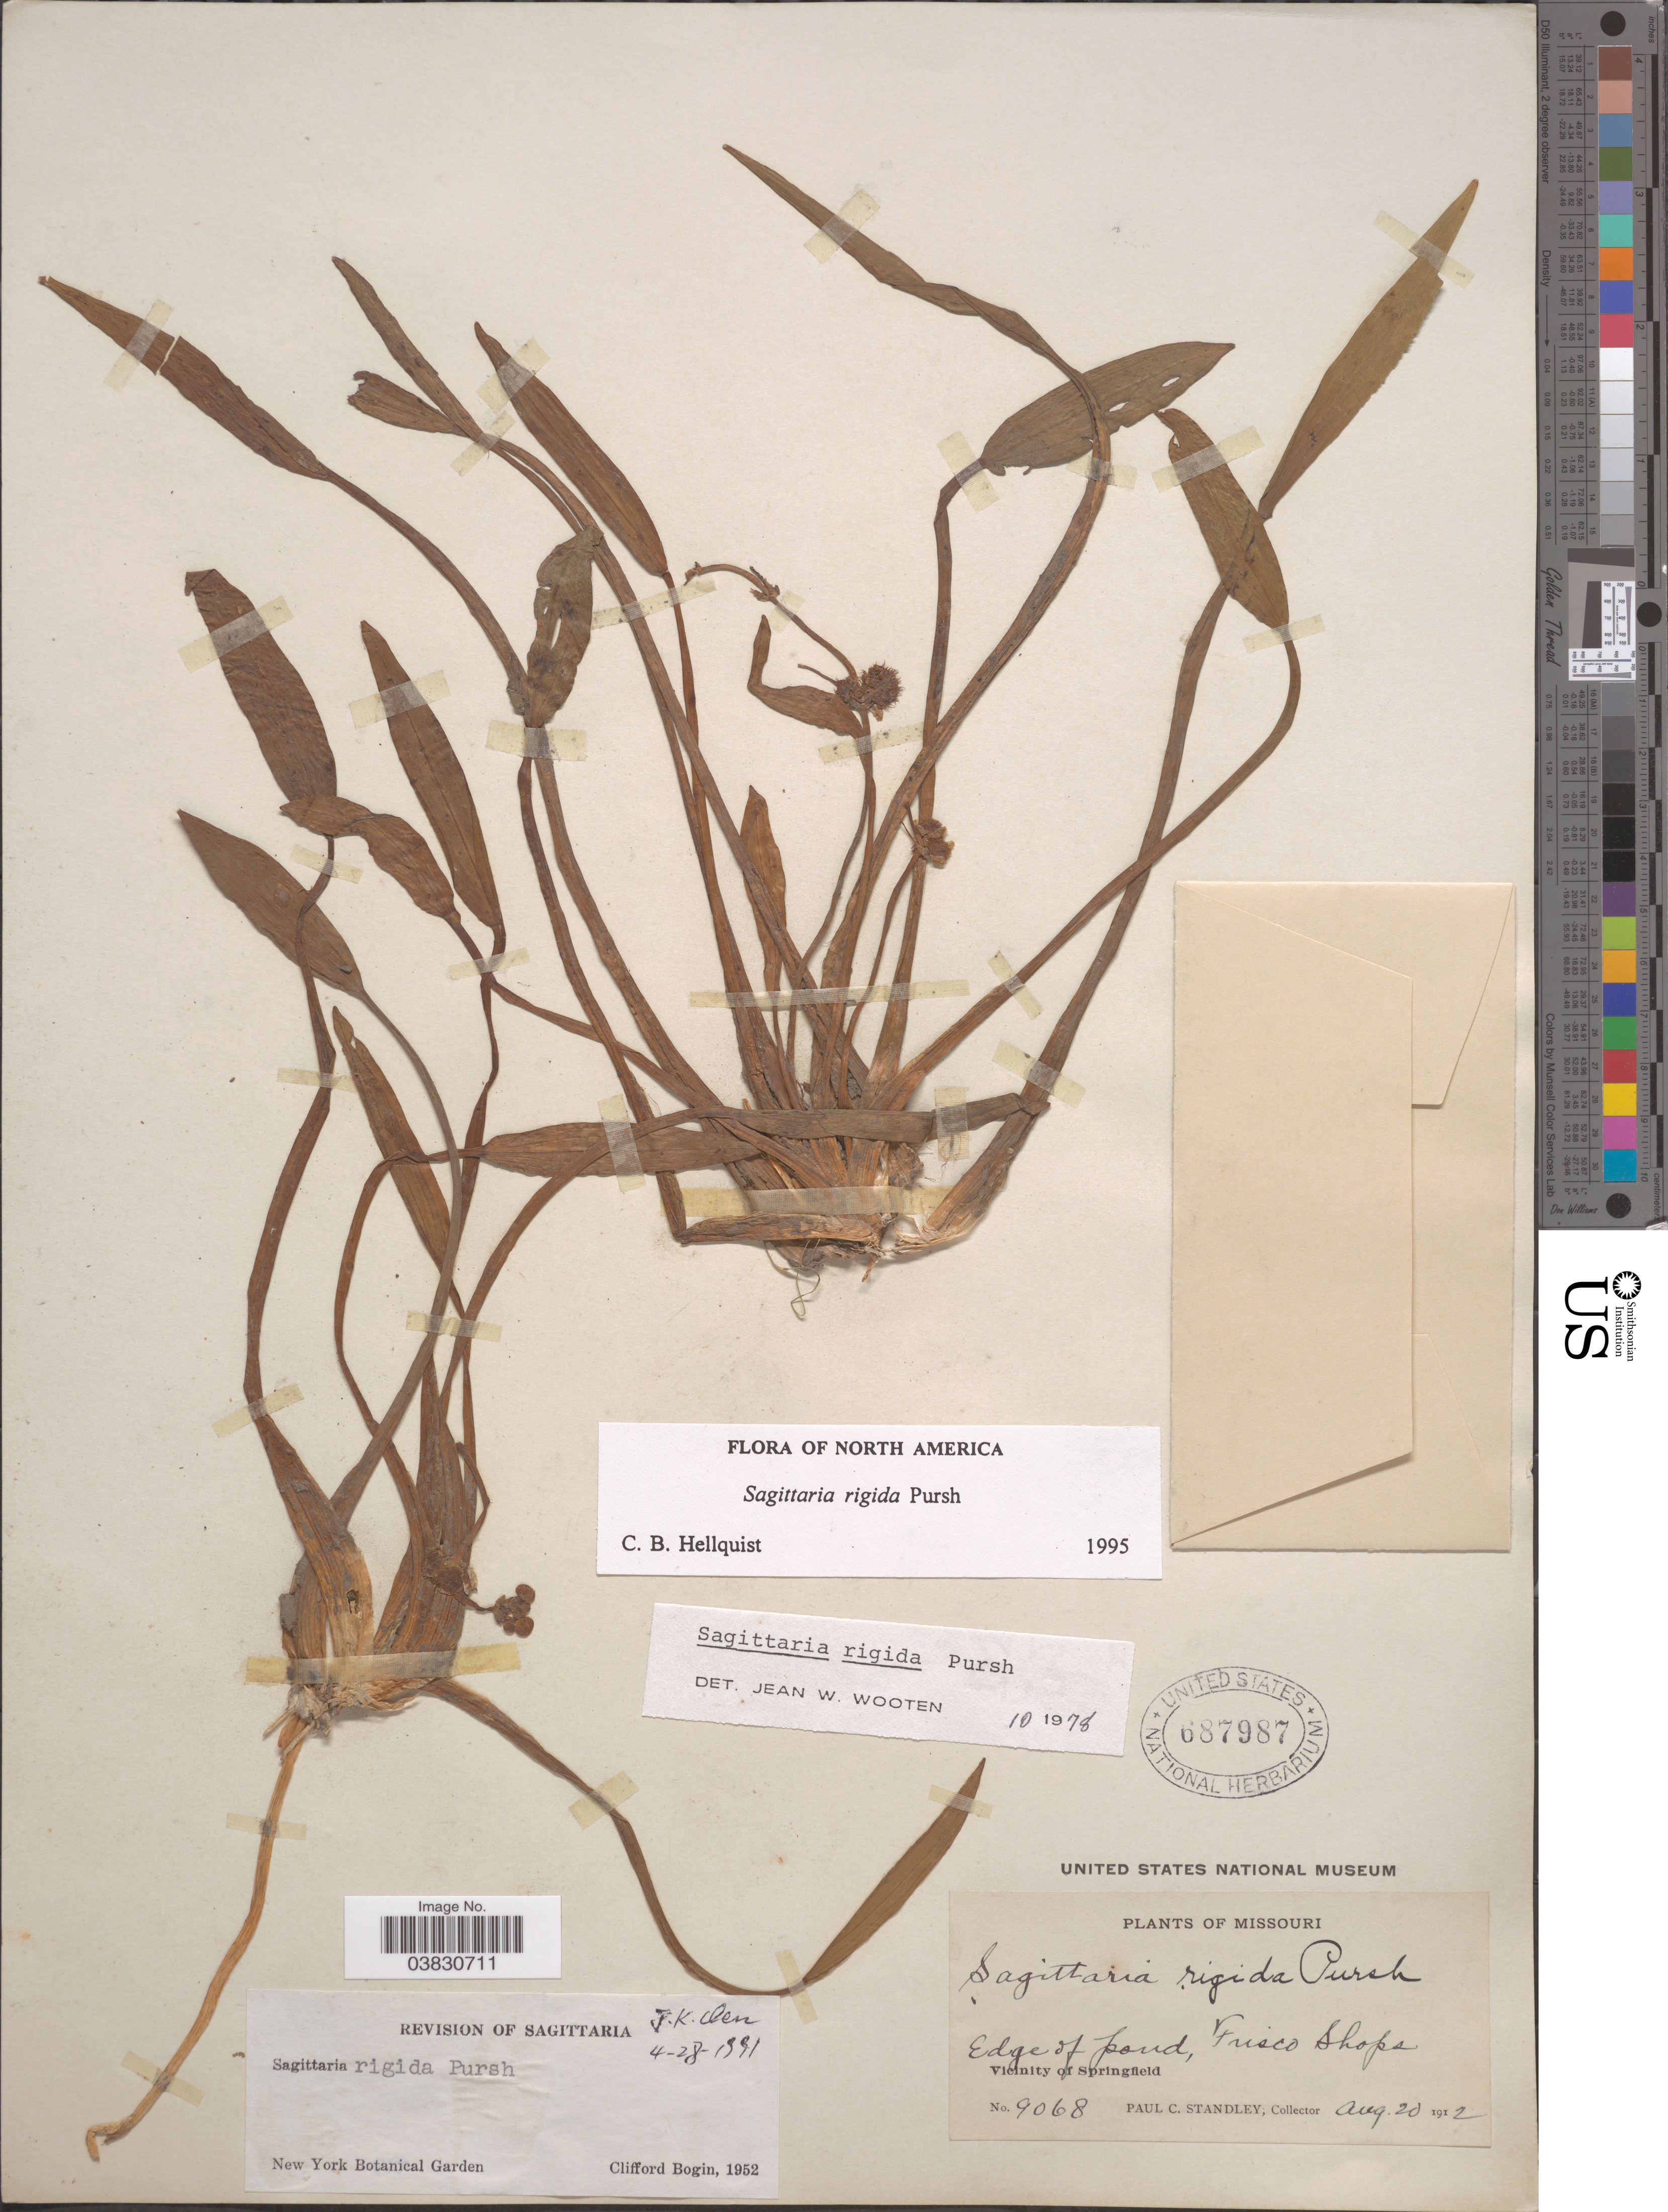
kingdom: Plantae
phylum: Tracheophyta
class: Liliopsida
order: Alismatales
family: Alismataceae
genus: Sagittaria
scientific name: Sagittaria rigida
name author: Pursh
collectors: P. C. Standley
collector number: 9068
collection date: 1912-08-20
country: United States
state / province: Missouri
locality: Edge of pond, Frisco Shops. Vicinity of Springfield.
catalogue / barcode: US 687987